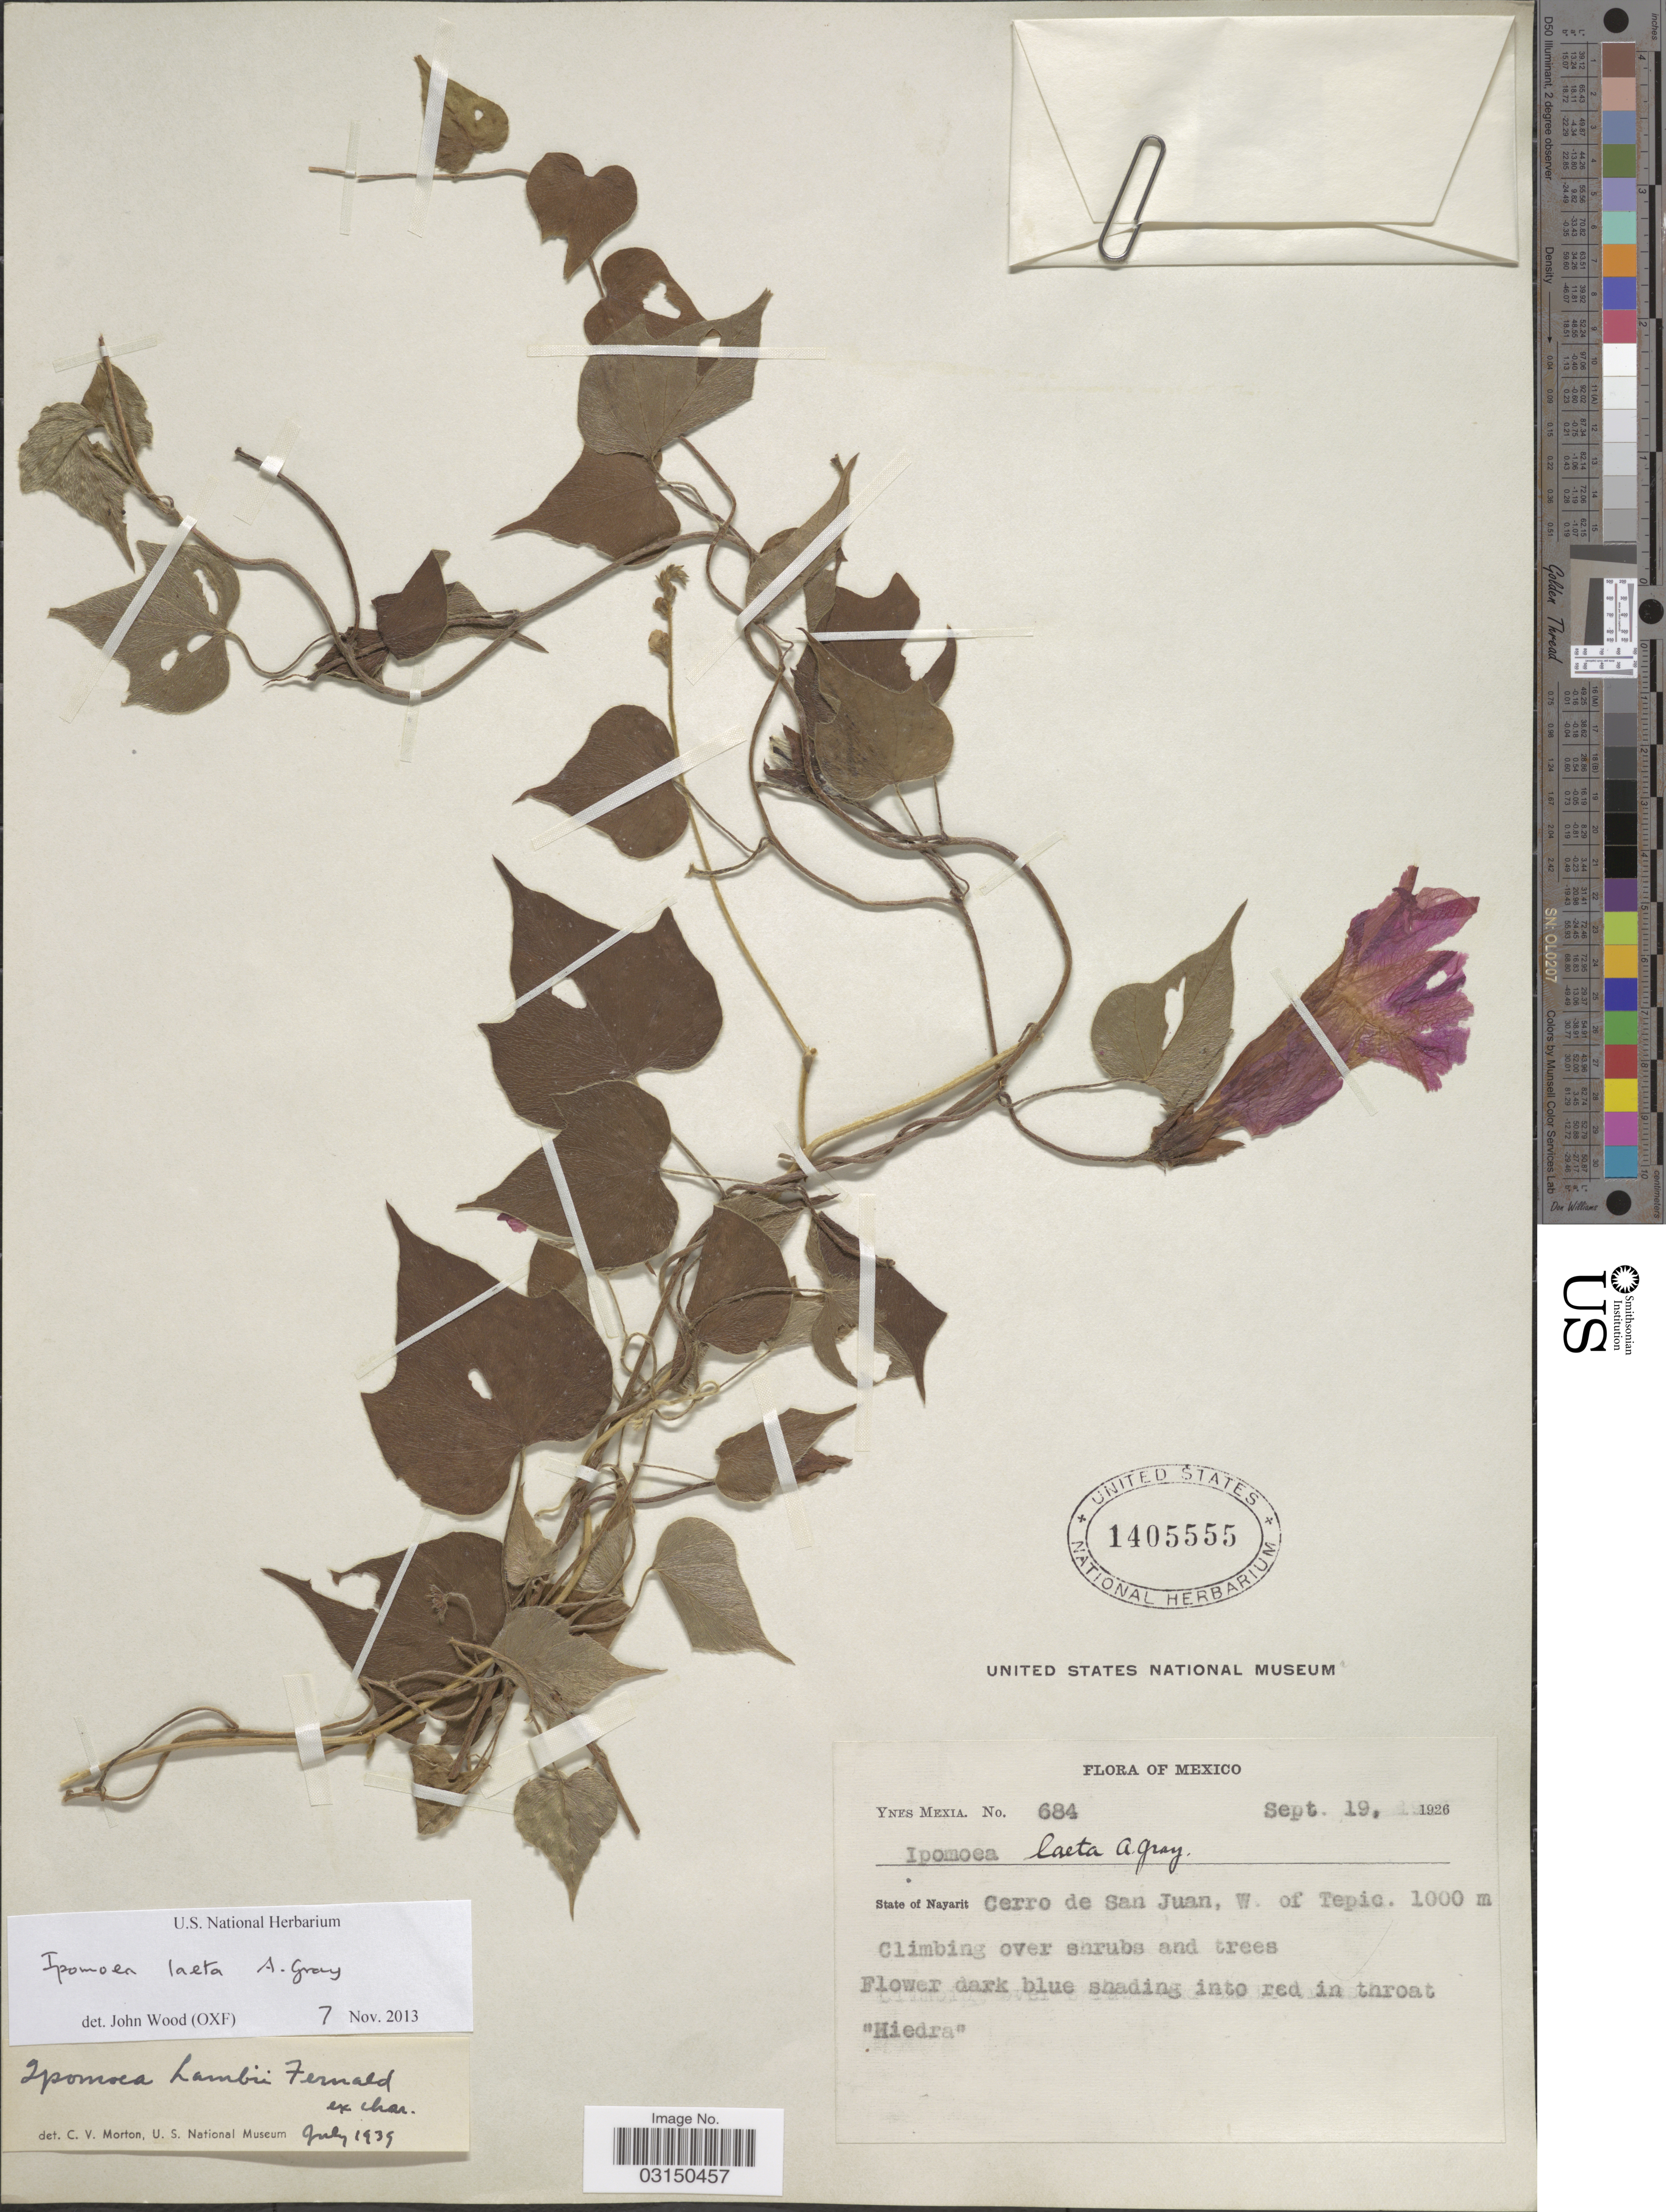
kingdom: Plantae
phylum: Tracheophyta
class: Magnoliopsida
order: Solanales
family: Convolvulaceae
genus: Ipomoea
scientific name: Ipomoea laeta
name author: A. Gray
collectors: Y. Mexia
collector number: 684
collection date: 1926-09-19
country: Mexico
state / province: Nayarit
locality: State of Nayarit. Cerro de San Juan, W. of Tepic.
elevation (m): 1000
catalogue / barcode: US 1405555